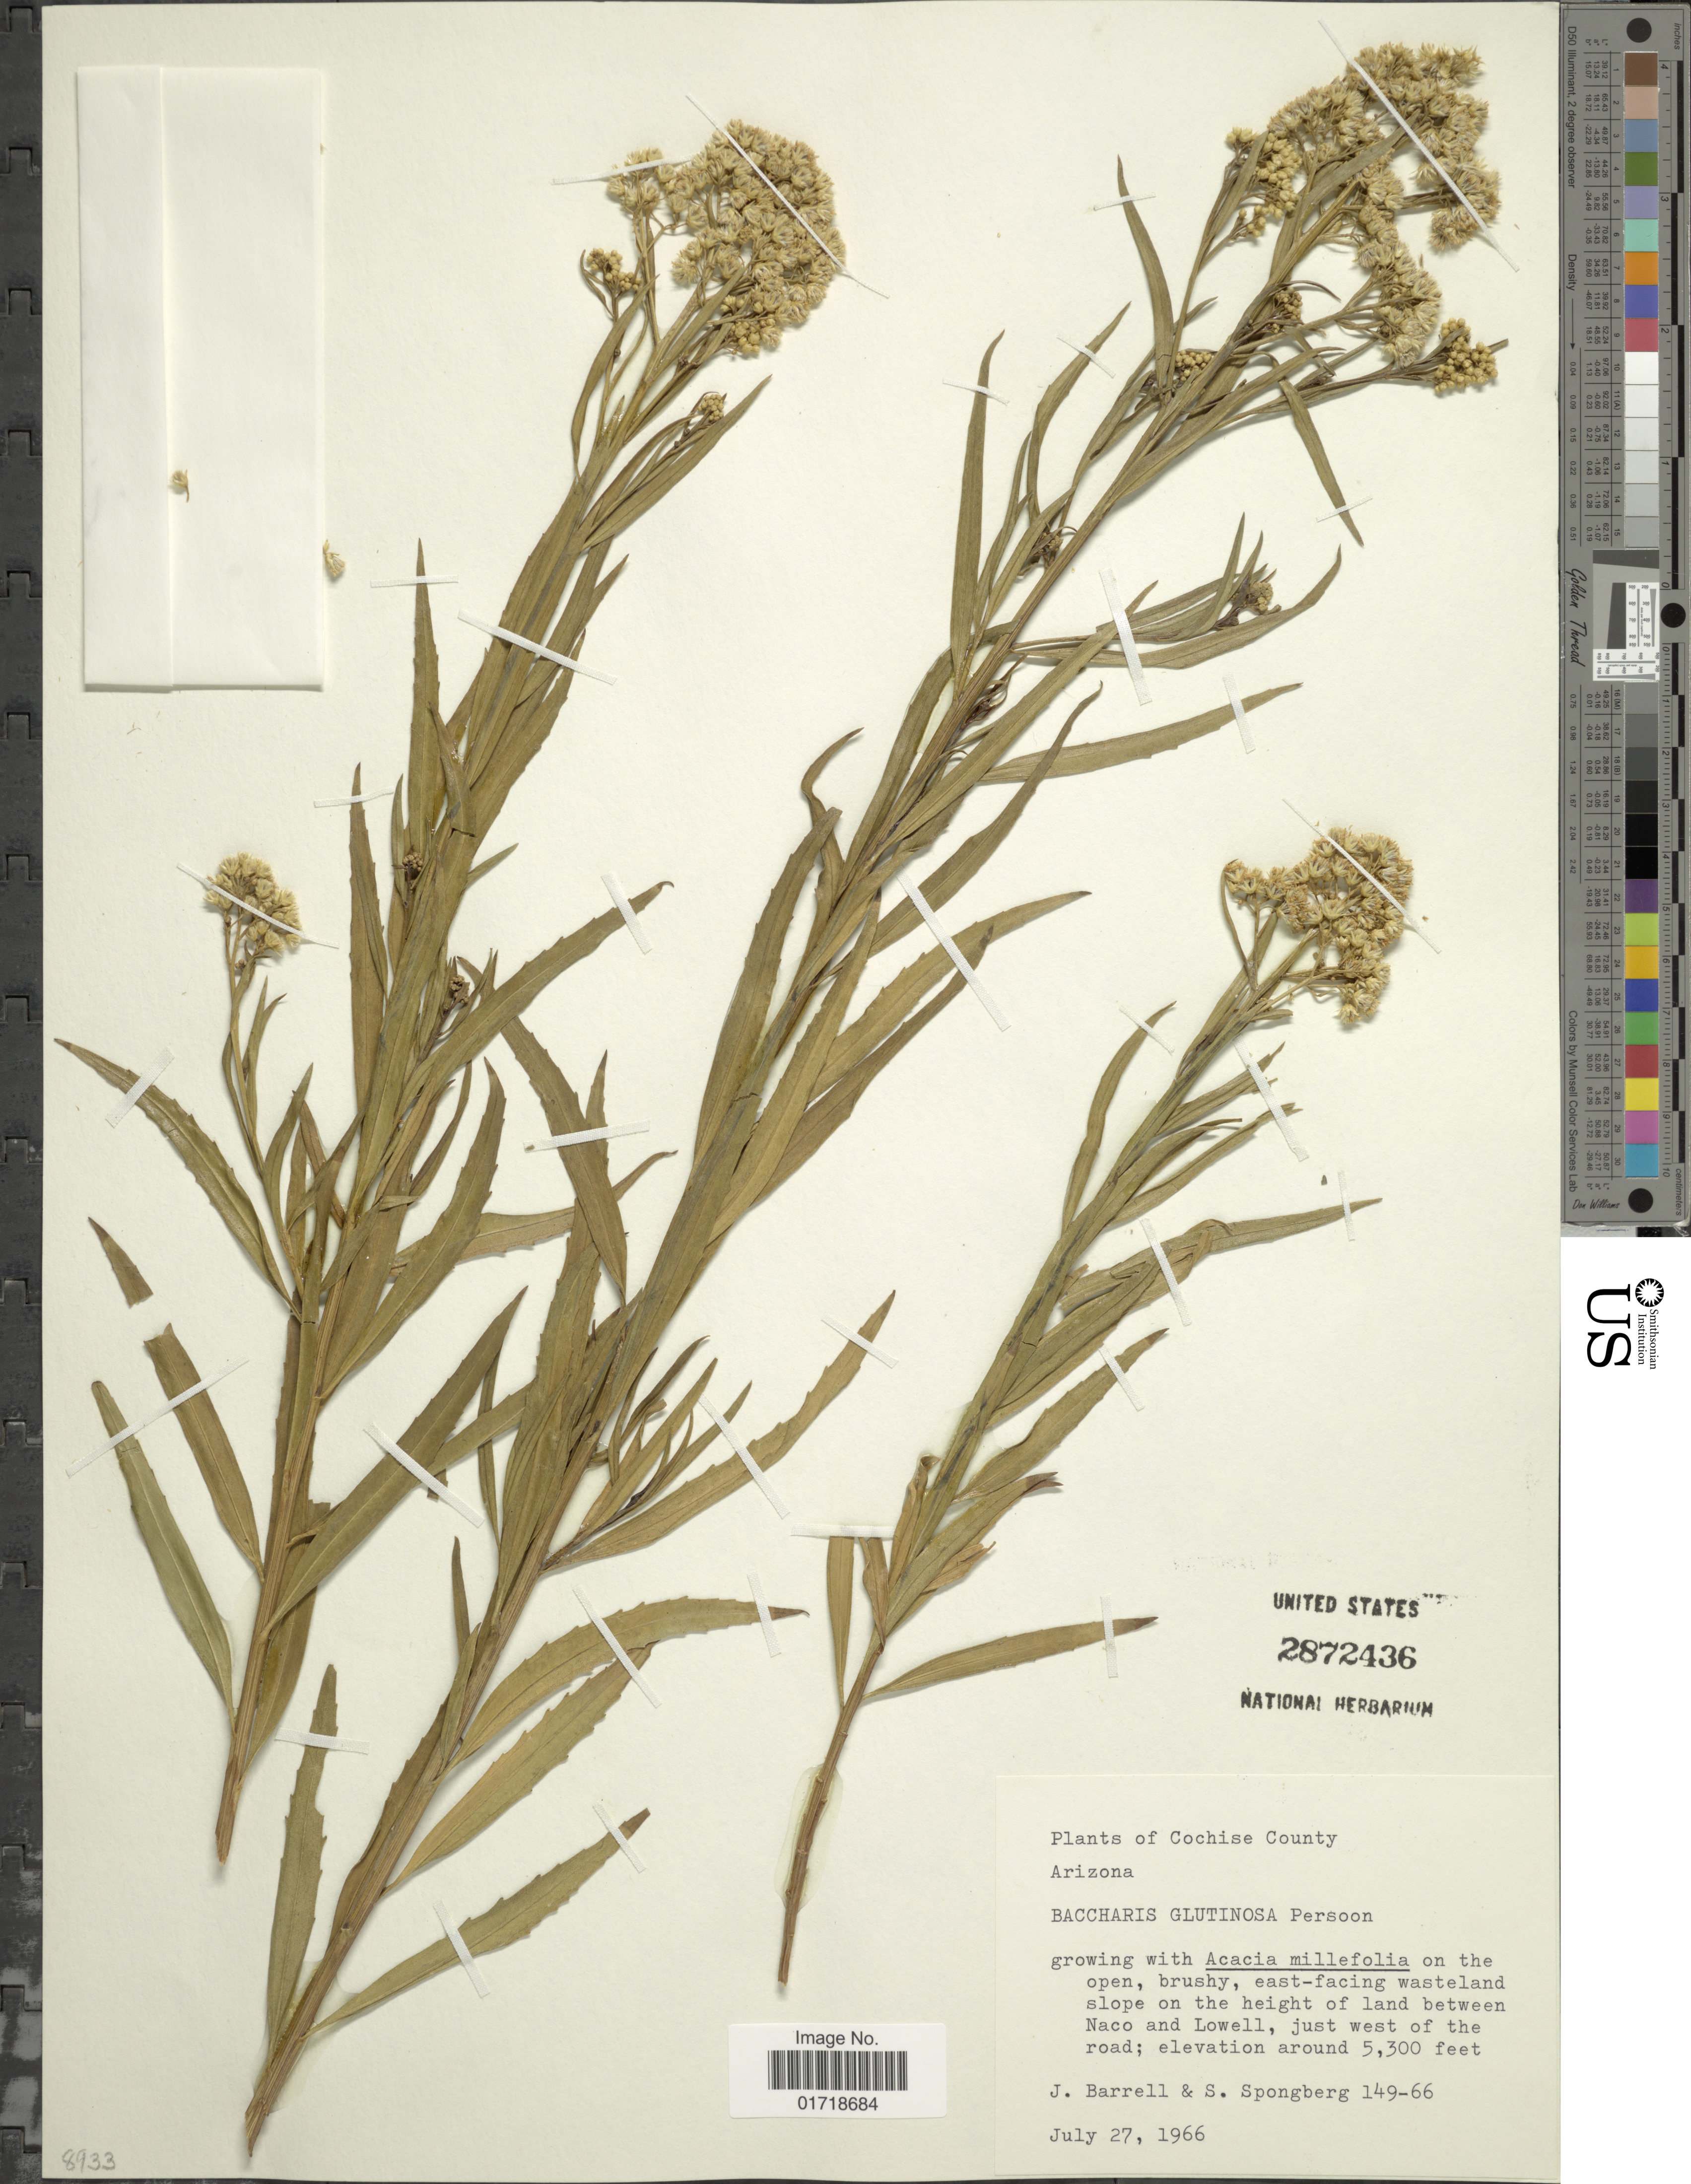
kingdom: Plantae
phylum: Tracheophyta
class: Magnoliopsida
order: Asterales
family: Asteraceae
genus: Baccharis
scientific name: Baccharis glutinosa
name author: Pers.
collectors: J. Barrell & S. A.Spongberg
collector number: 149 - 66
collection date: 1966-07-27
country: United States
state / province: Arizona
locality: Cochise County, East - facing wasteland slope on the height of land between Naco and Lowell, just west of the road.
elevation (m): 1615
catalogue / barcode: US 2872436